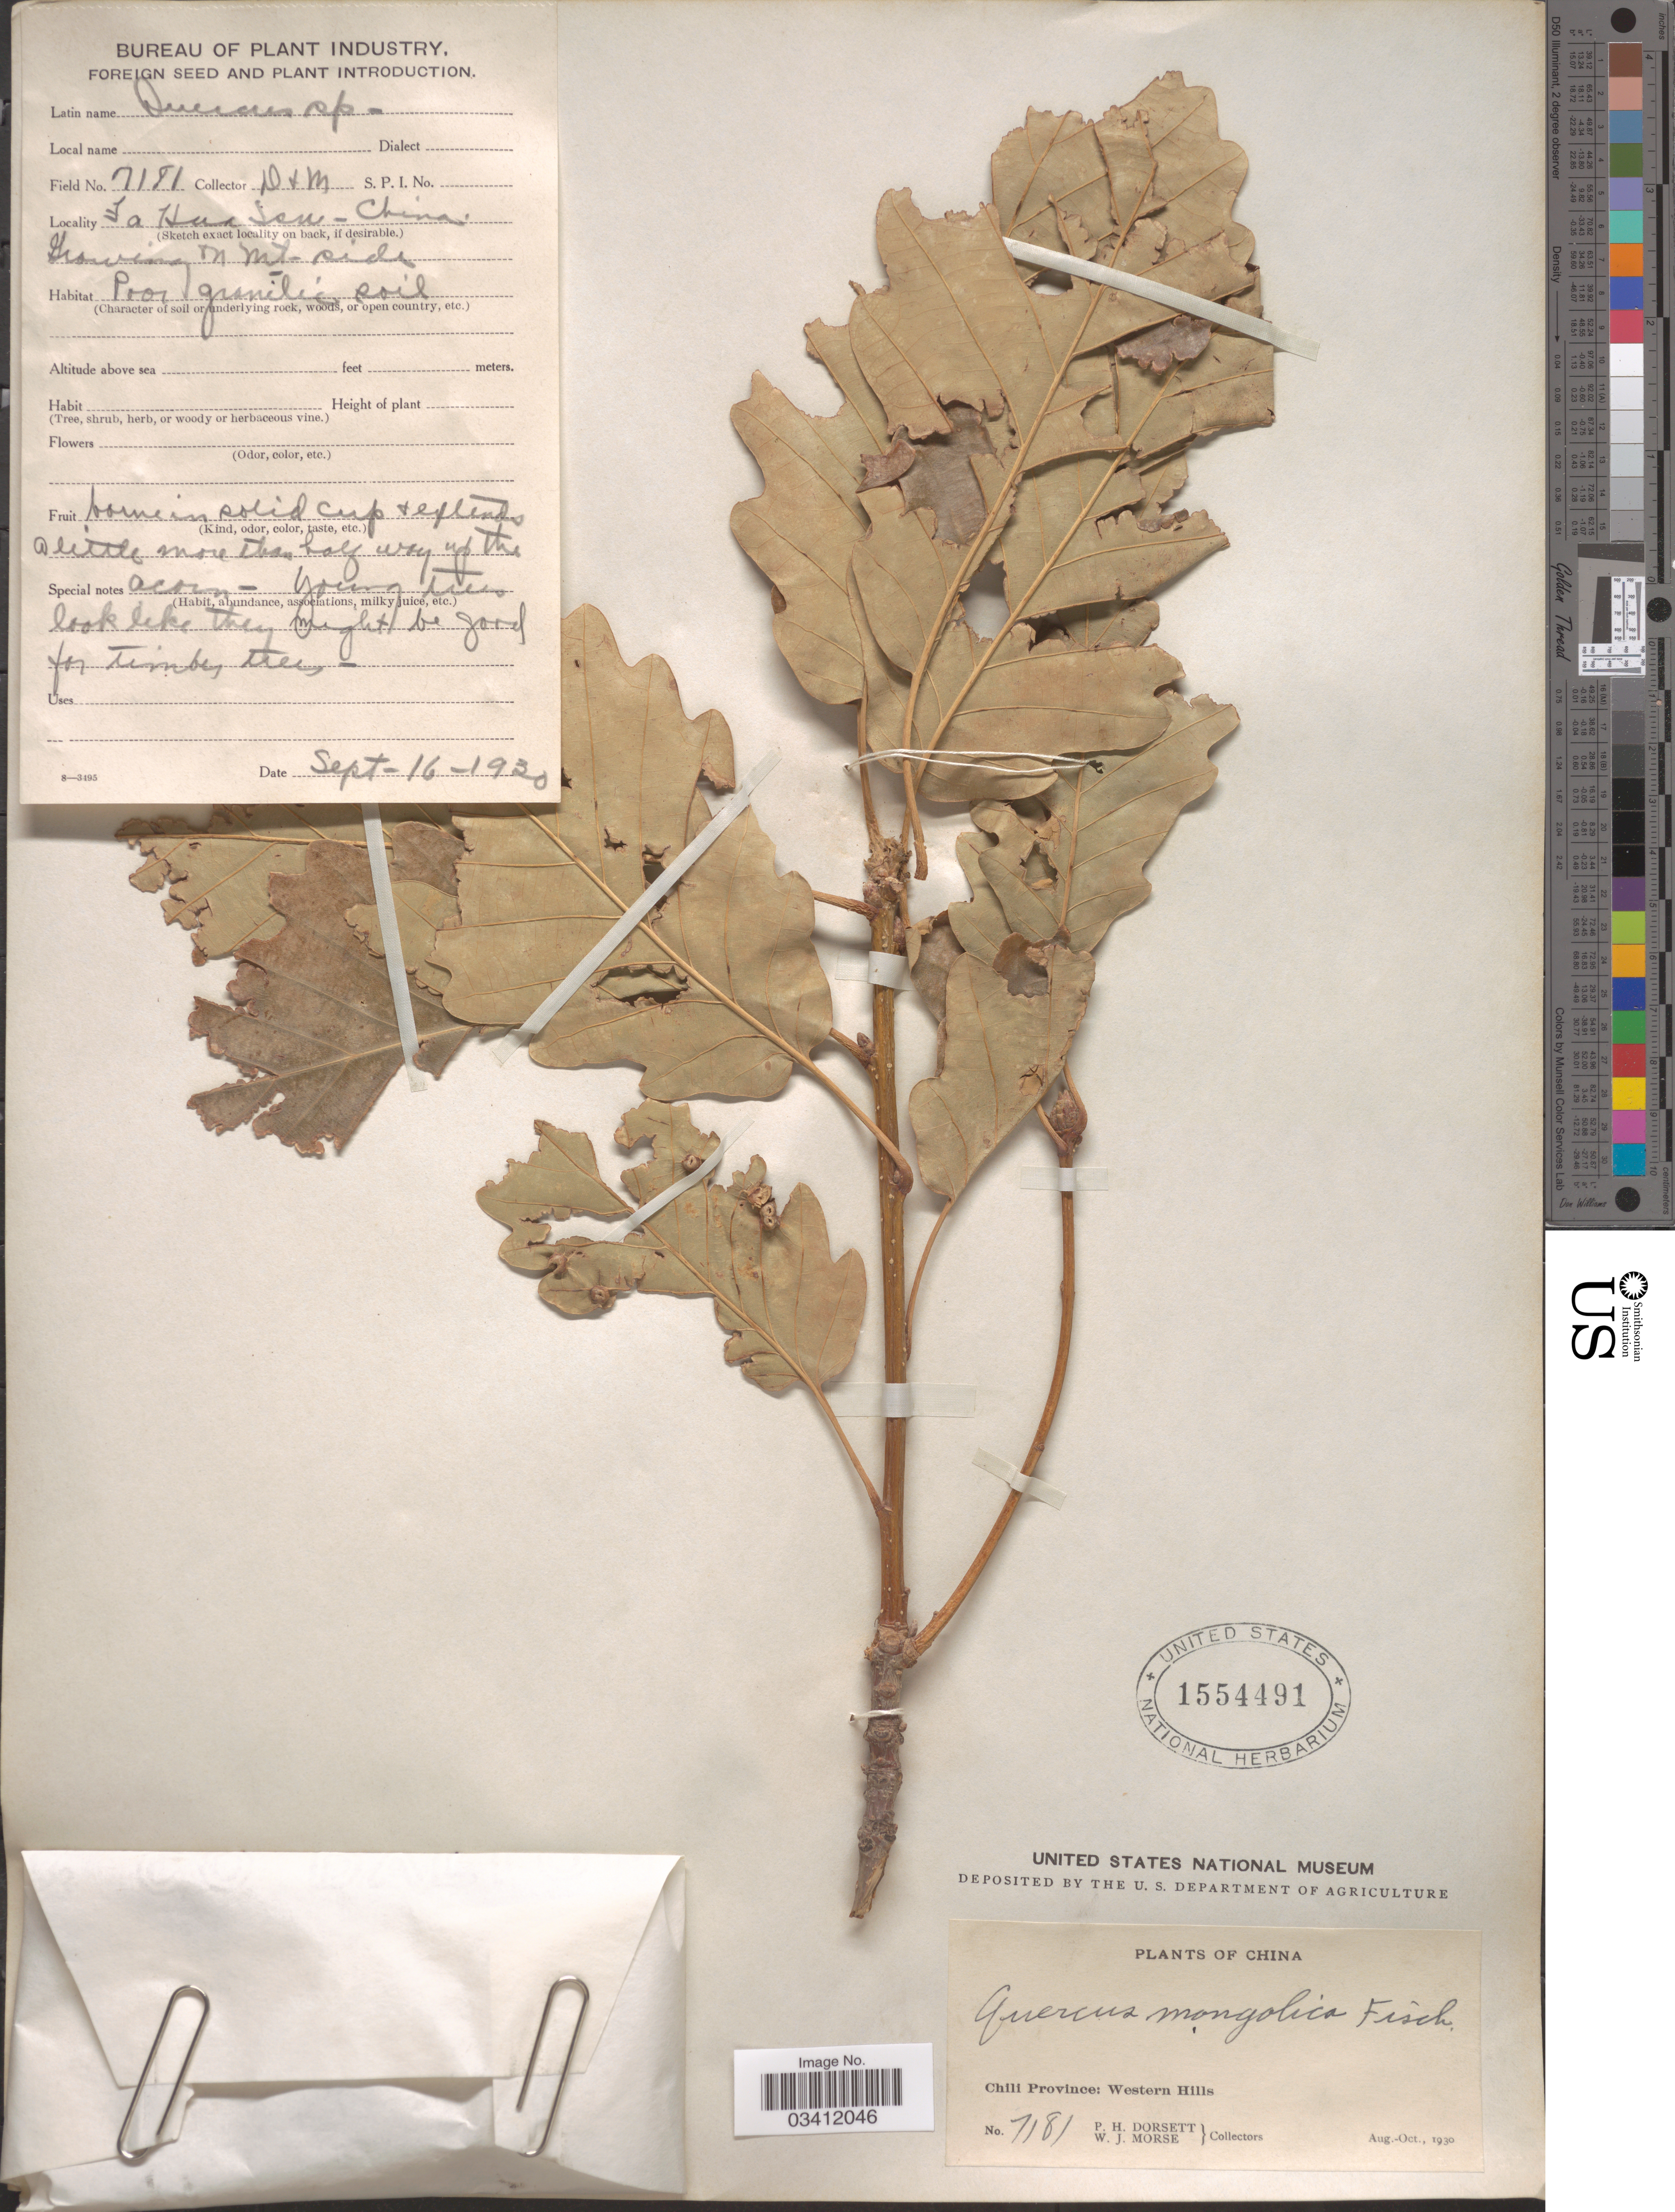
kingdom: Plantae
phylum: Tracheophyta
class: Magnoliopsida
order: Fagales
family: Fagaceae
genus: Quercus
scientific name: Quercus mongolica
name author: Fisch. ex Ledeb.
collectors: P. H. Dorsett & W. J. Morse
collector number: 7181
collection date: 1930-09-16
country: China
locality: Chili Province: Western Hills. Fa Haa [interpreted] Ssu [interpreted]-China. Growing on Mt-side.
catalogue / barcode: US 1554491